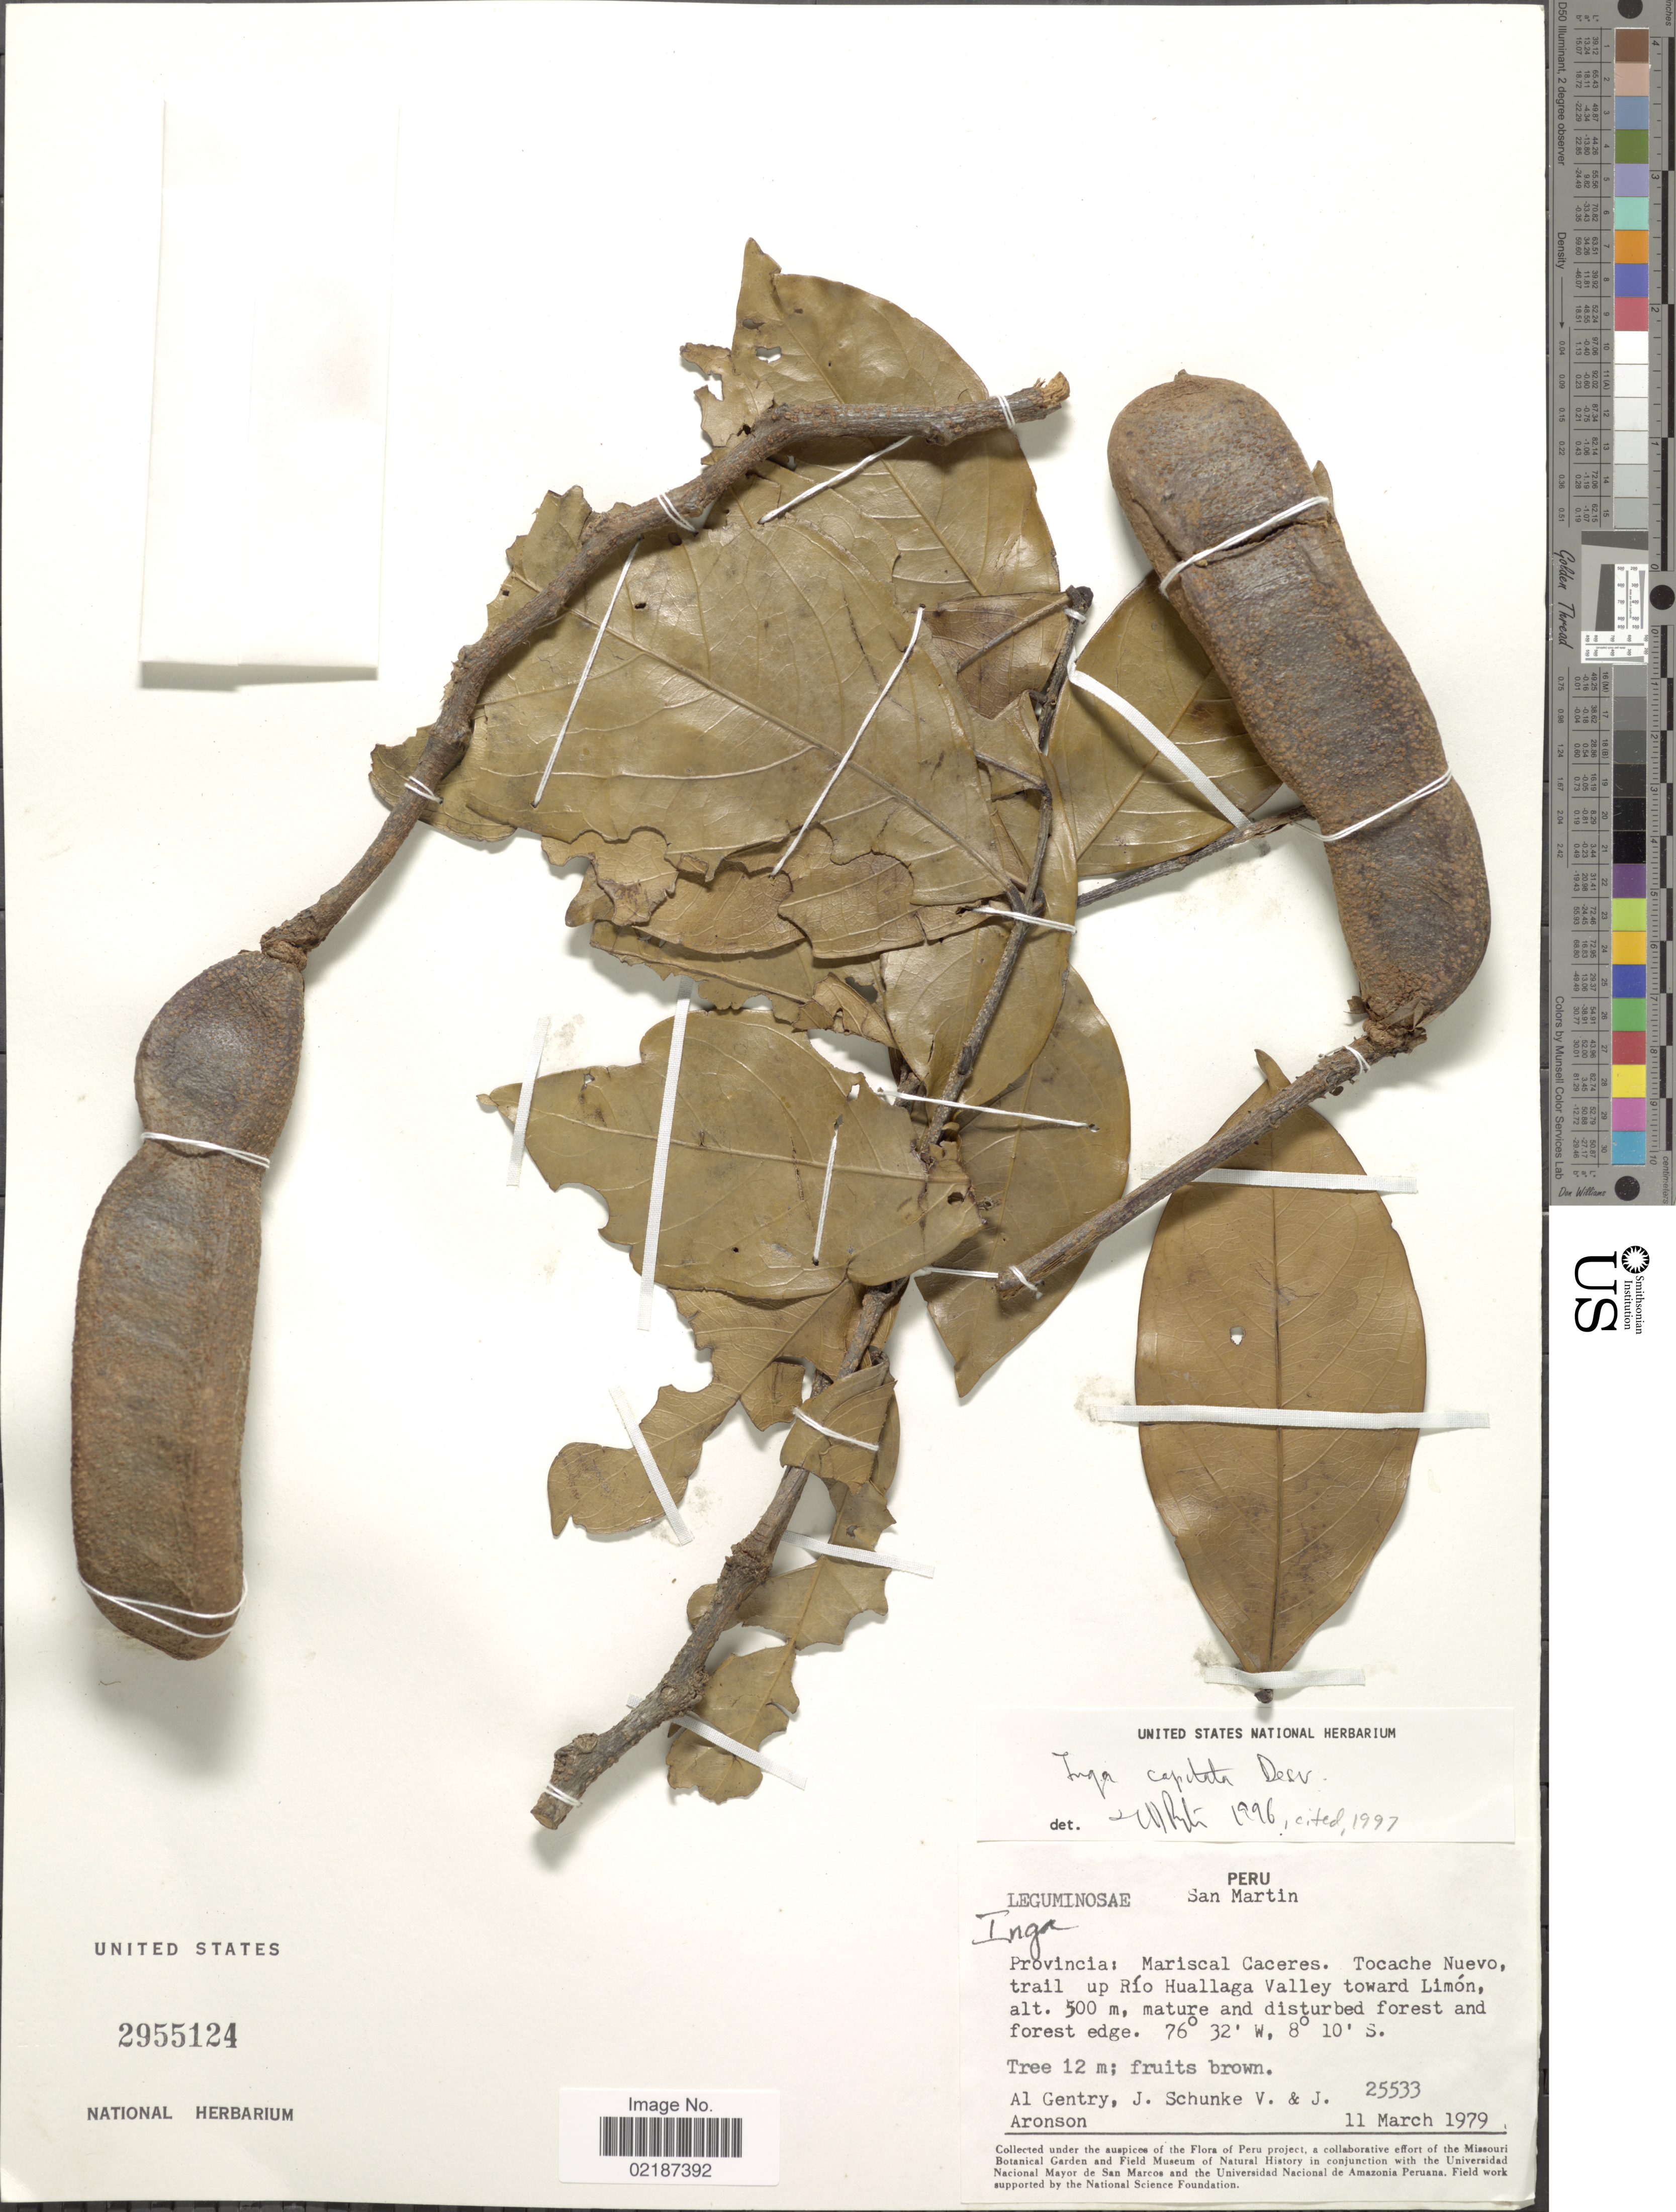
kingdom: Plantae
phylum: Tracheophyta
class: Magnoliopsida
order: Fabales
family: Fabaceae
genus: Inga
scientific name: Inga capitata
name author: Desv.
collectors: A. H. Gentry, J. Schunke Vigo & J. Aronson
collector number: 25533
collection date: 1979-03-11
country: Peru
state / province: San Martín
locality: Provincia: Mariscal Caceres, Tocache Nuevo, trail up Río Huallaga Valley toward Límon, mature and disturbed forest and forest edge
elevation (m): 500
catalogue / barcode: US 2955124